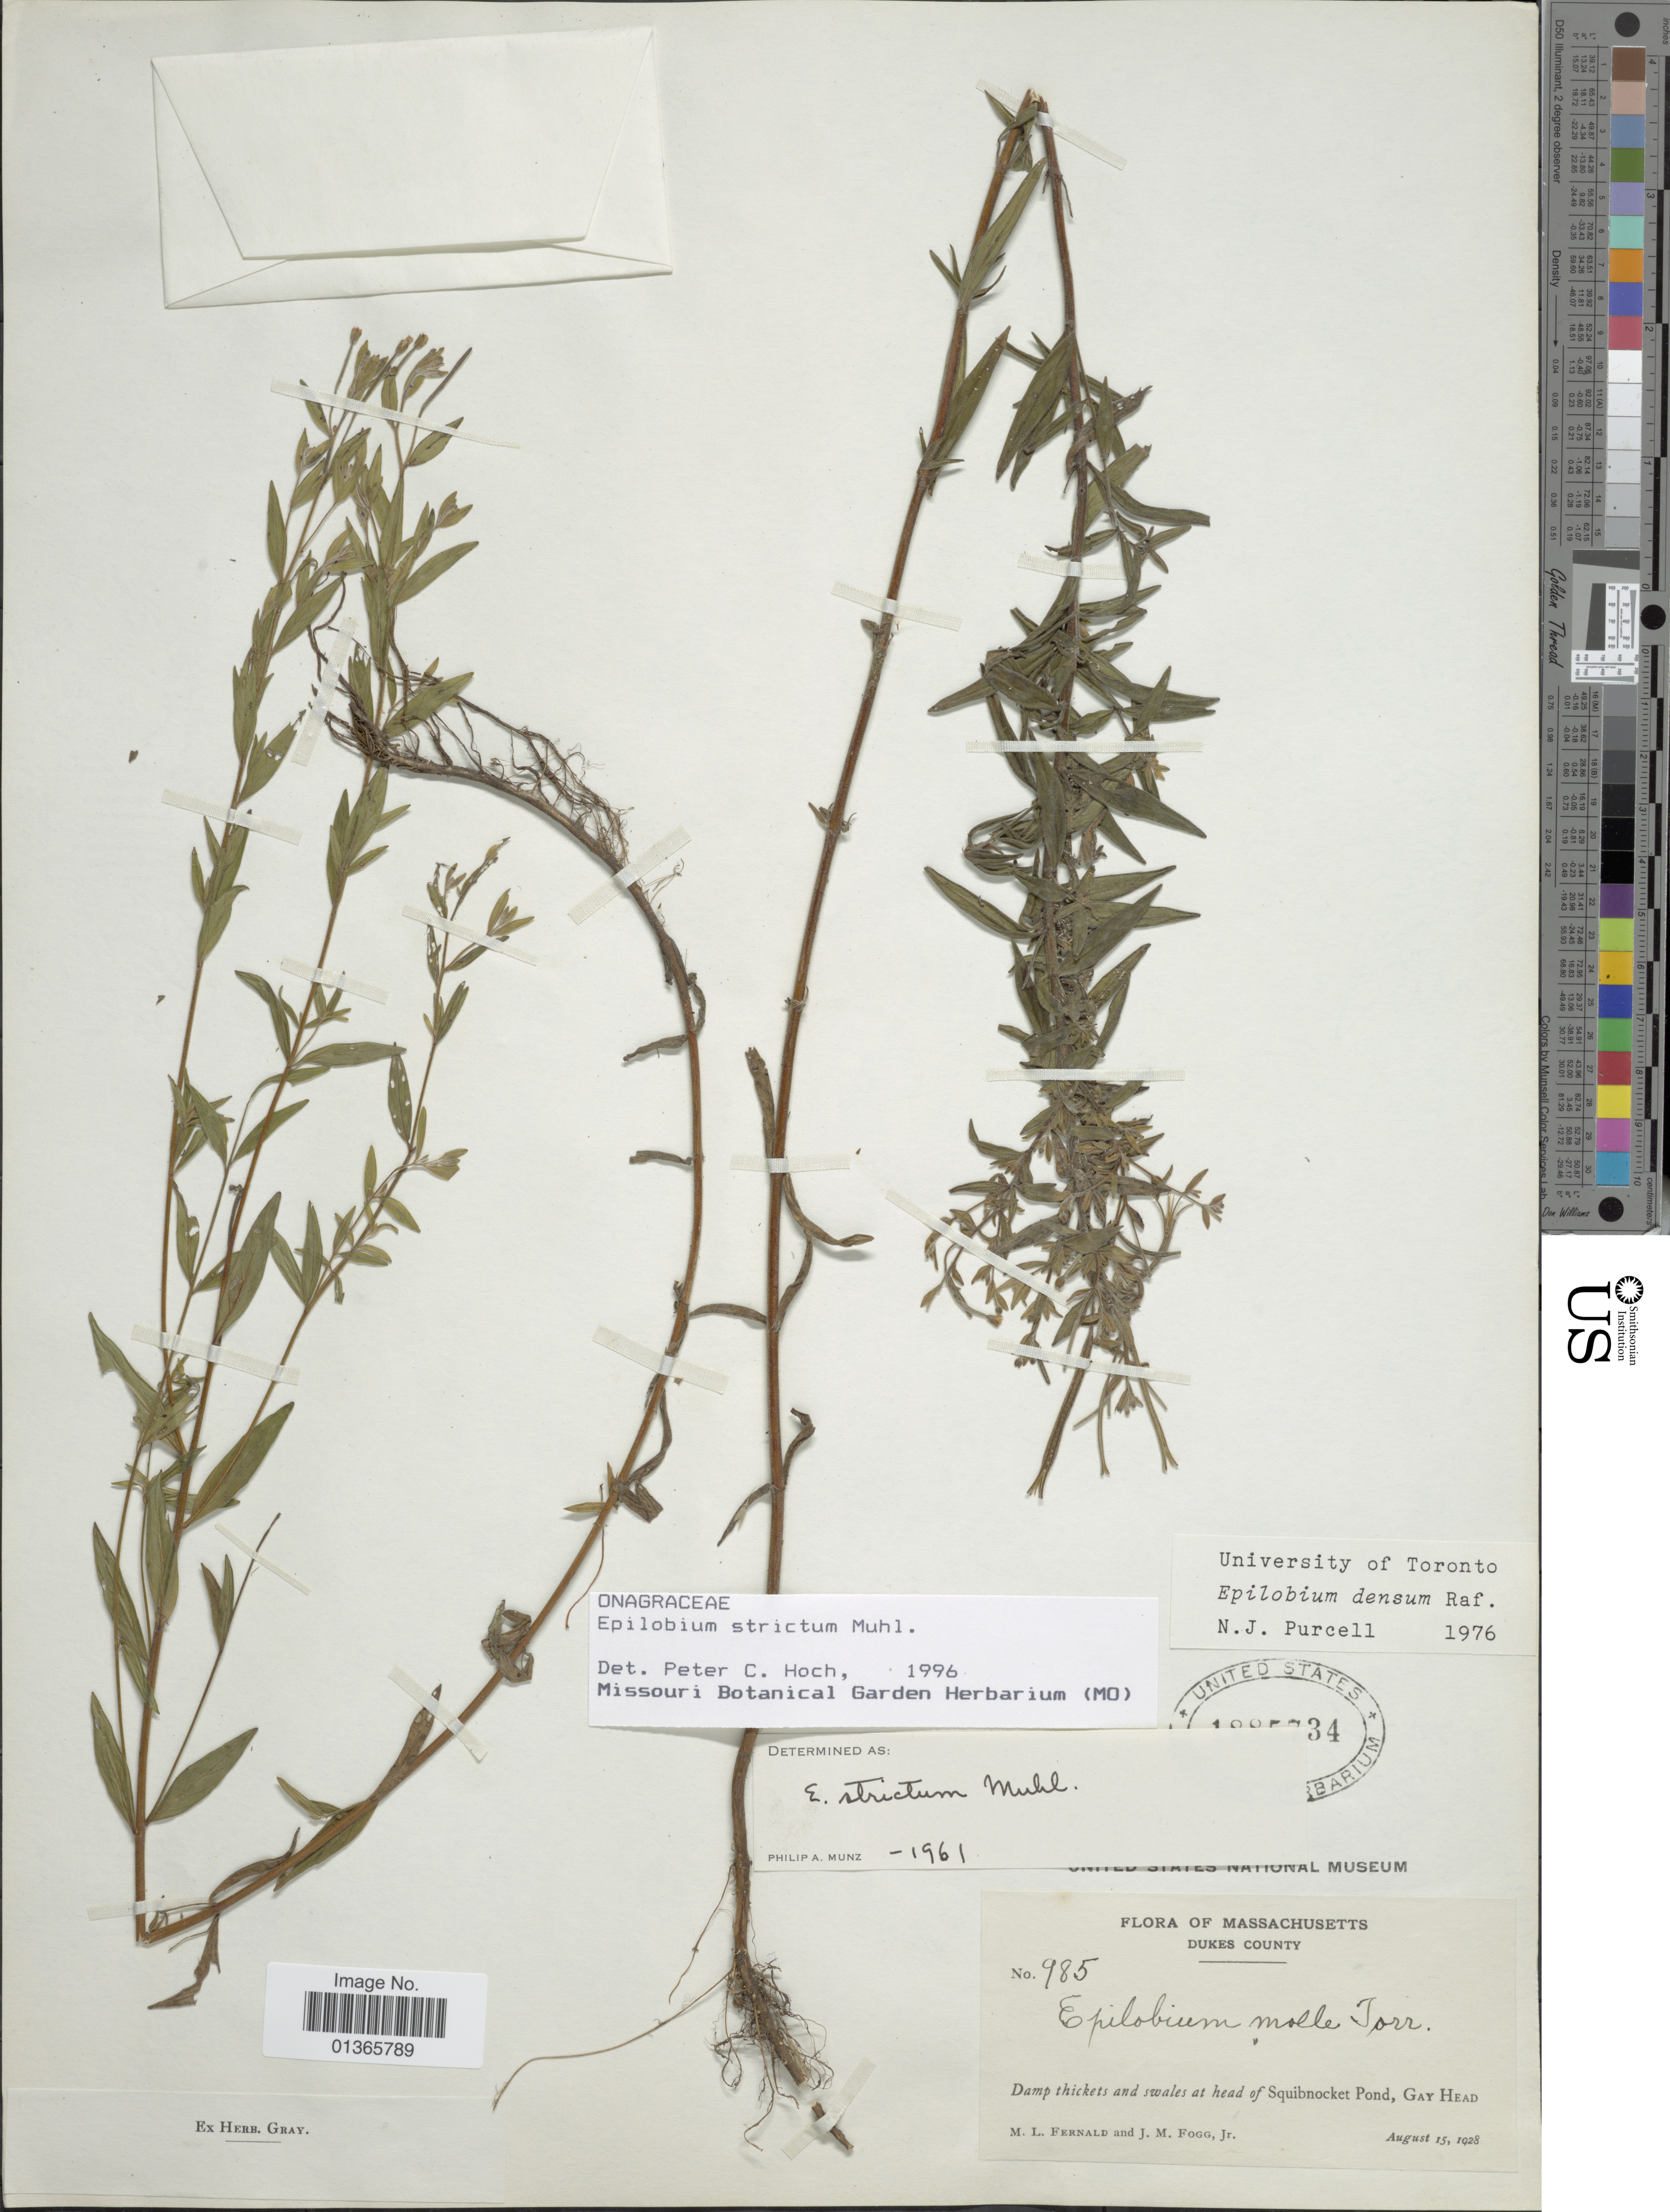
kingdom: Plantae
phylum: Tracheophyta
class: Magnoliopsida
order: Myrtales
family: Onagraceae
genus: Epilobium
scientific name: Epilobium strictum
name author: Muhl.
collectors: M. L. Fernald & J. Fogg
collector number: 985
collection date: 1928-08-15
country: United States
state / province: Massachusetts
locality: Dukes County. Damp thickets and swales at head of Squibnocket Pond, Gay Head.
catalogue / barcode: US 1885734